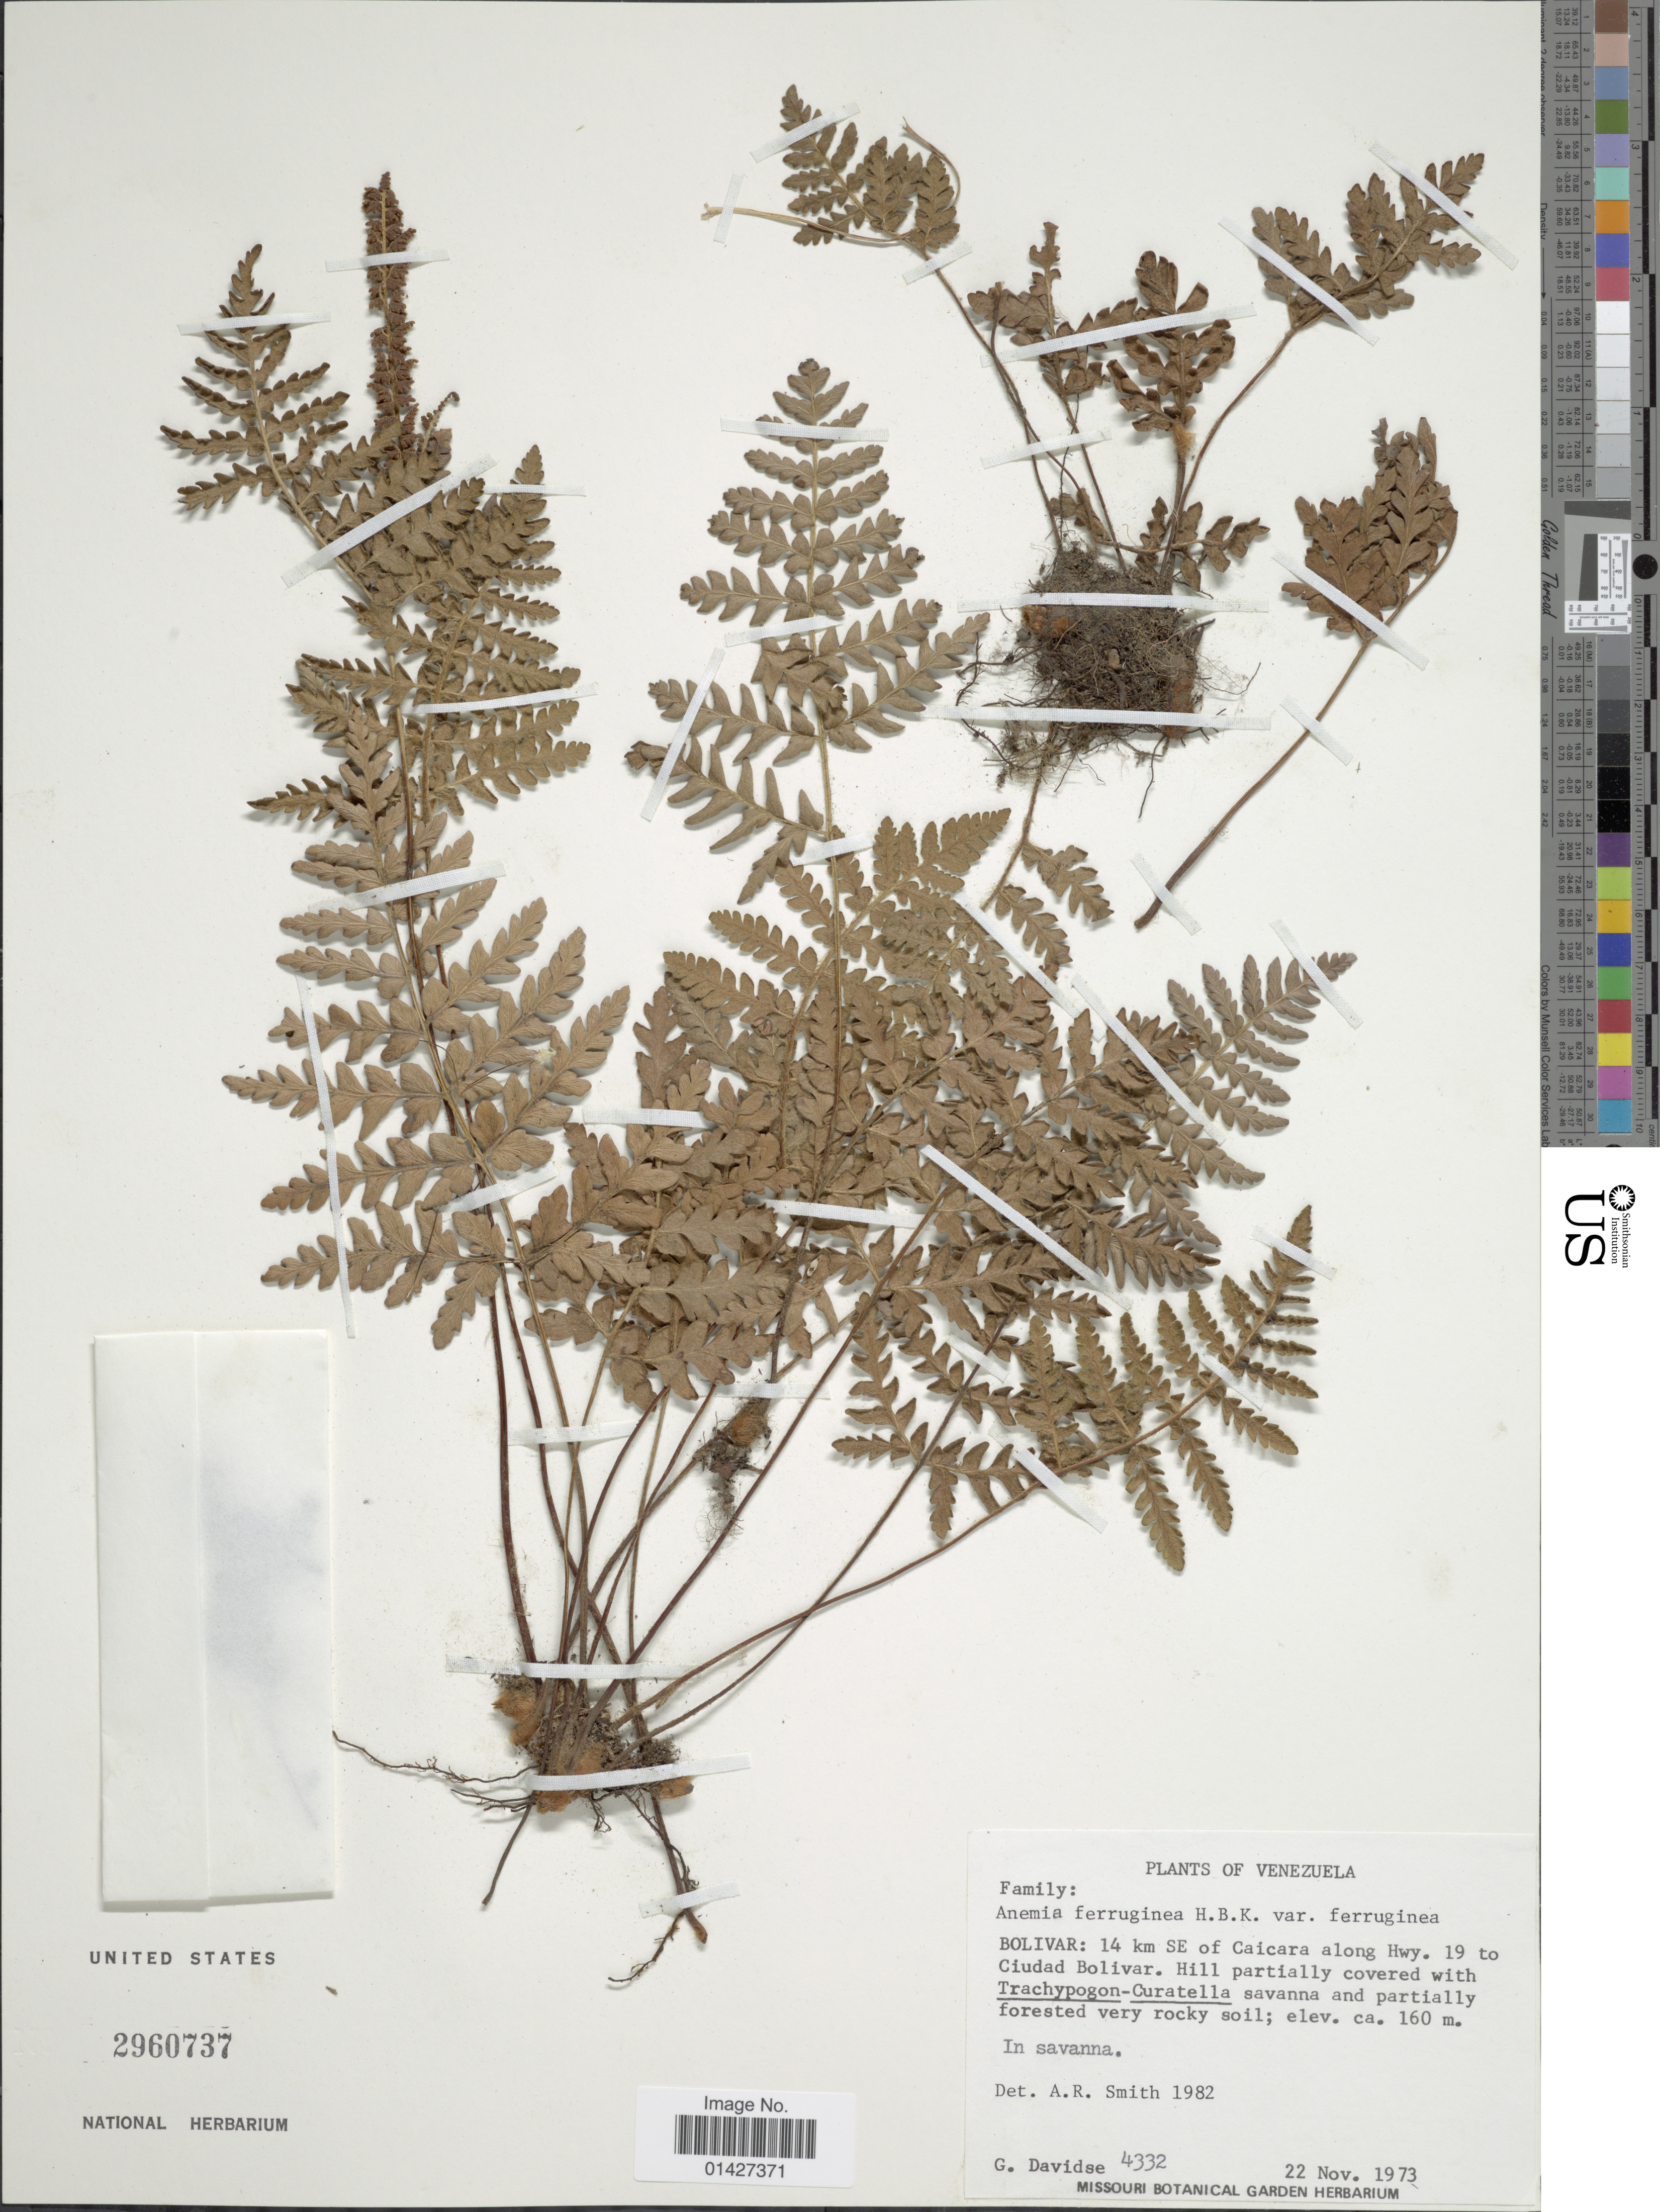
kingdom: Plantae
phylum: Tracheophyta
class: Polypodiopsida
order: Schizaeales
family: Anemiaceae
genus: Anemia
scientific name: Anemia ferruginea var. ferruginea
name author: Kunth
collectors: G. Davidse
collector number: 4332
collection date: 1973-11-22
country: Venezuela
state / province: Bolivar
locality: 14 km SE of Caicara along Hwy. 19 to Ciudad Bolivar. In savanna.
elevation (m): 160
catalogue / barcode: US 2960737